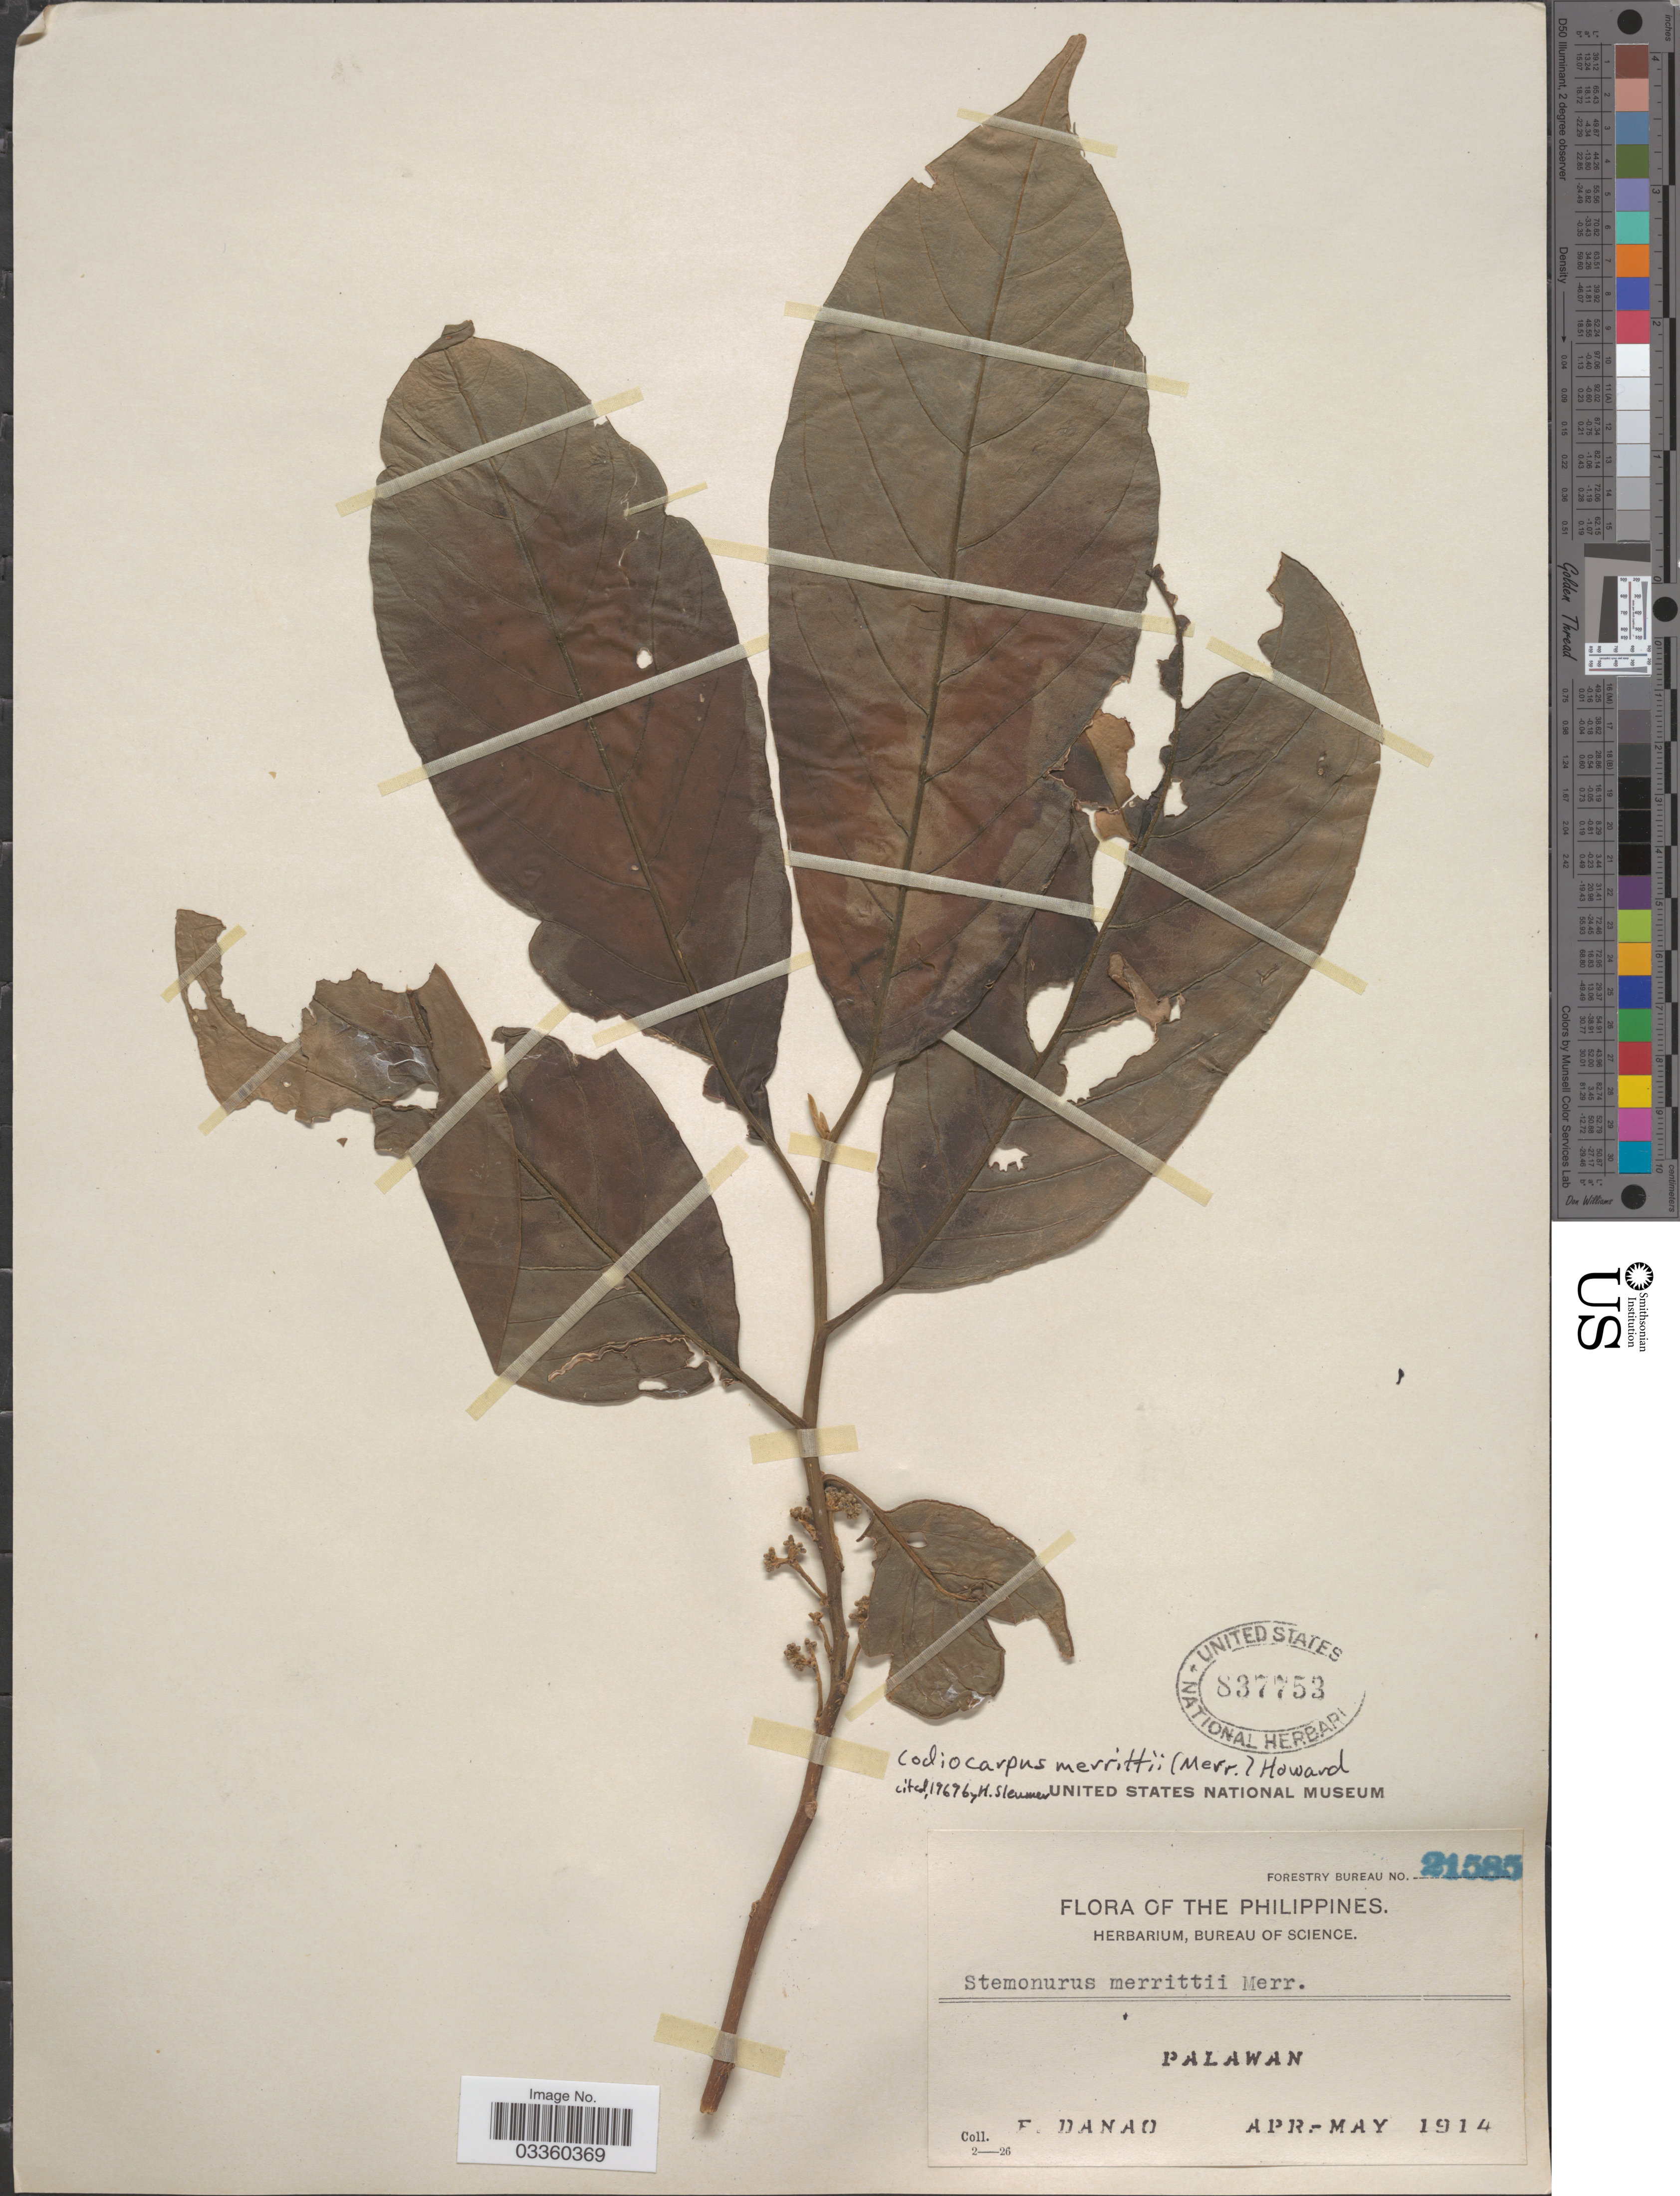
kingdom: Plantae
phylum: Tracheophyta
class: Magnoliopsida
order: Cardiopteridales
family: Stemonuraceae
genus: Codiocarpus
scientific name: Codiocarpus merrittii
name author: (Merr.) R.A. Howard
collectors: F. Danao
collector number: Forestry Bureau 21585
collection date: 1914-04/1914-05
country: Philippines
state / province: Mimaropa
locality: Palawan.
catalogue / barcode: US 837753